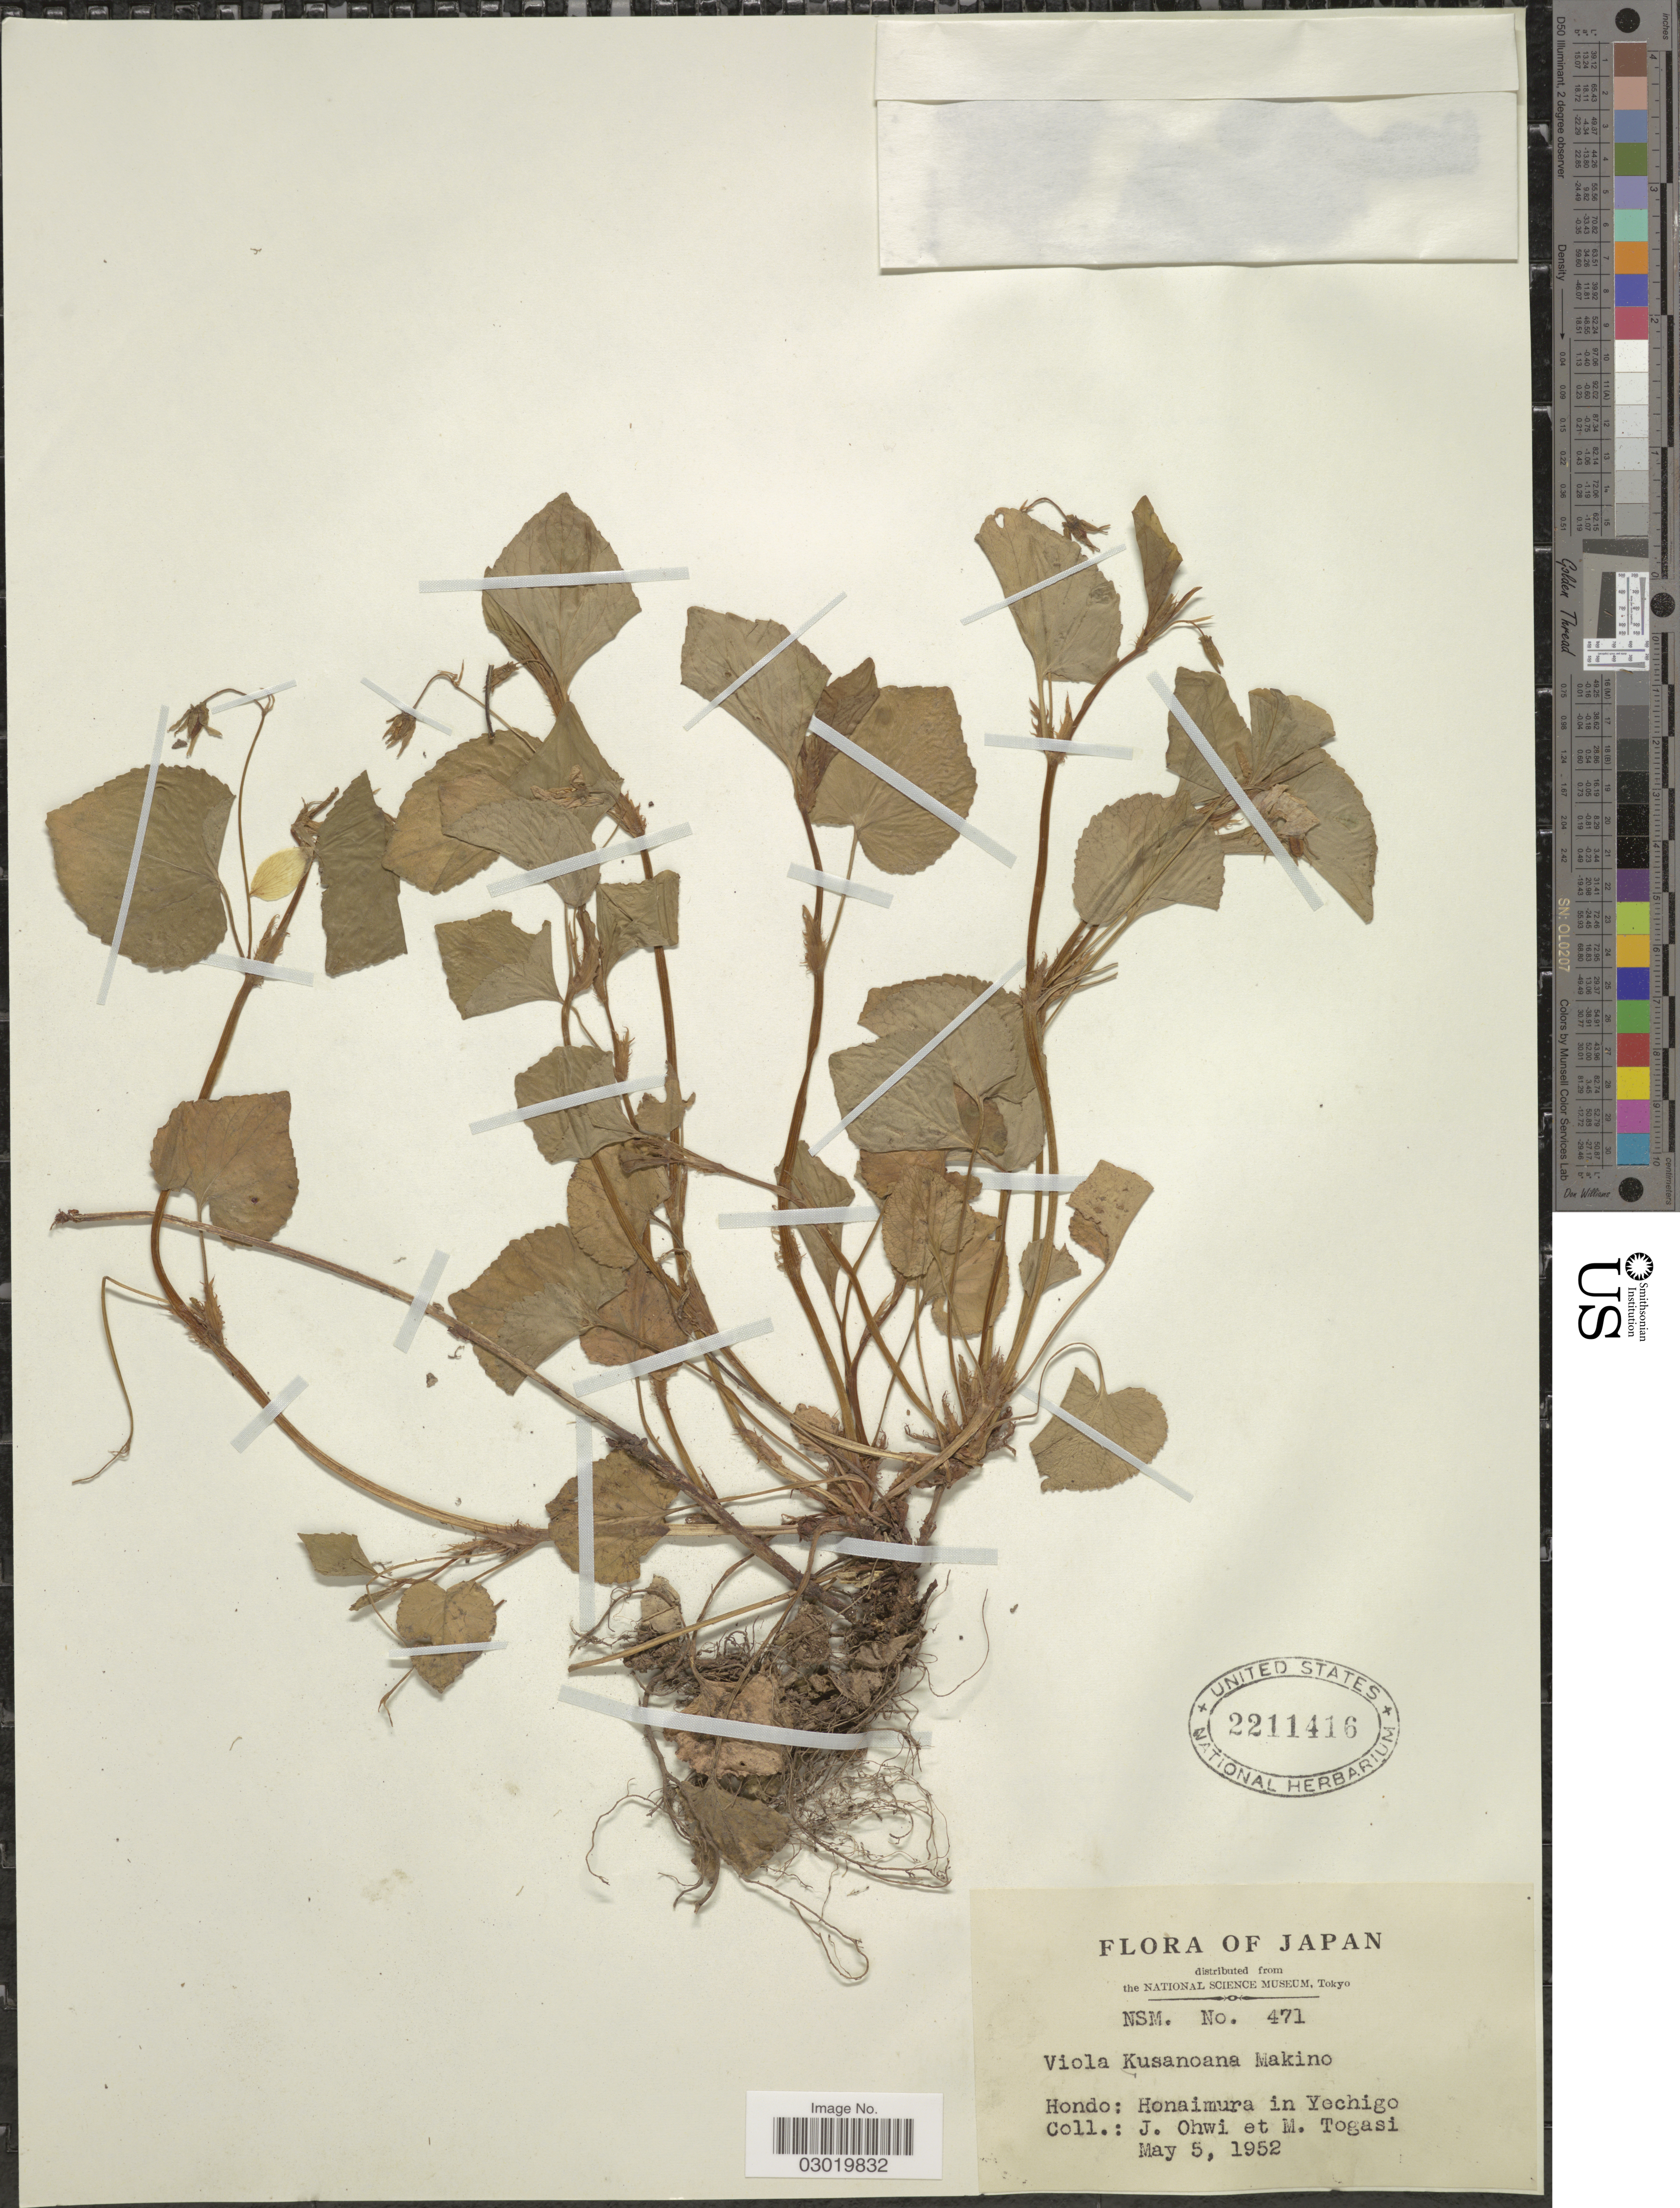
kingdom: Plantae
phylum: Tracheophyta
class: Magnoliopsida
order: Malpighiales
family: Violaceae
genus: Viola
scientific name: Viola kusanoana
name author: Makino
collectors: J. Ohwi & M. Togasi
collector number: NSM471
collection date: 1952-05-05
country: Japan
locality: Hondo: Honaimura in Yechigo.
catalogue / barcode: US 2211415